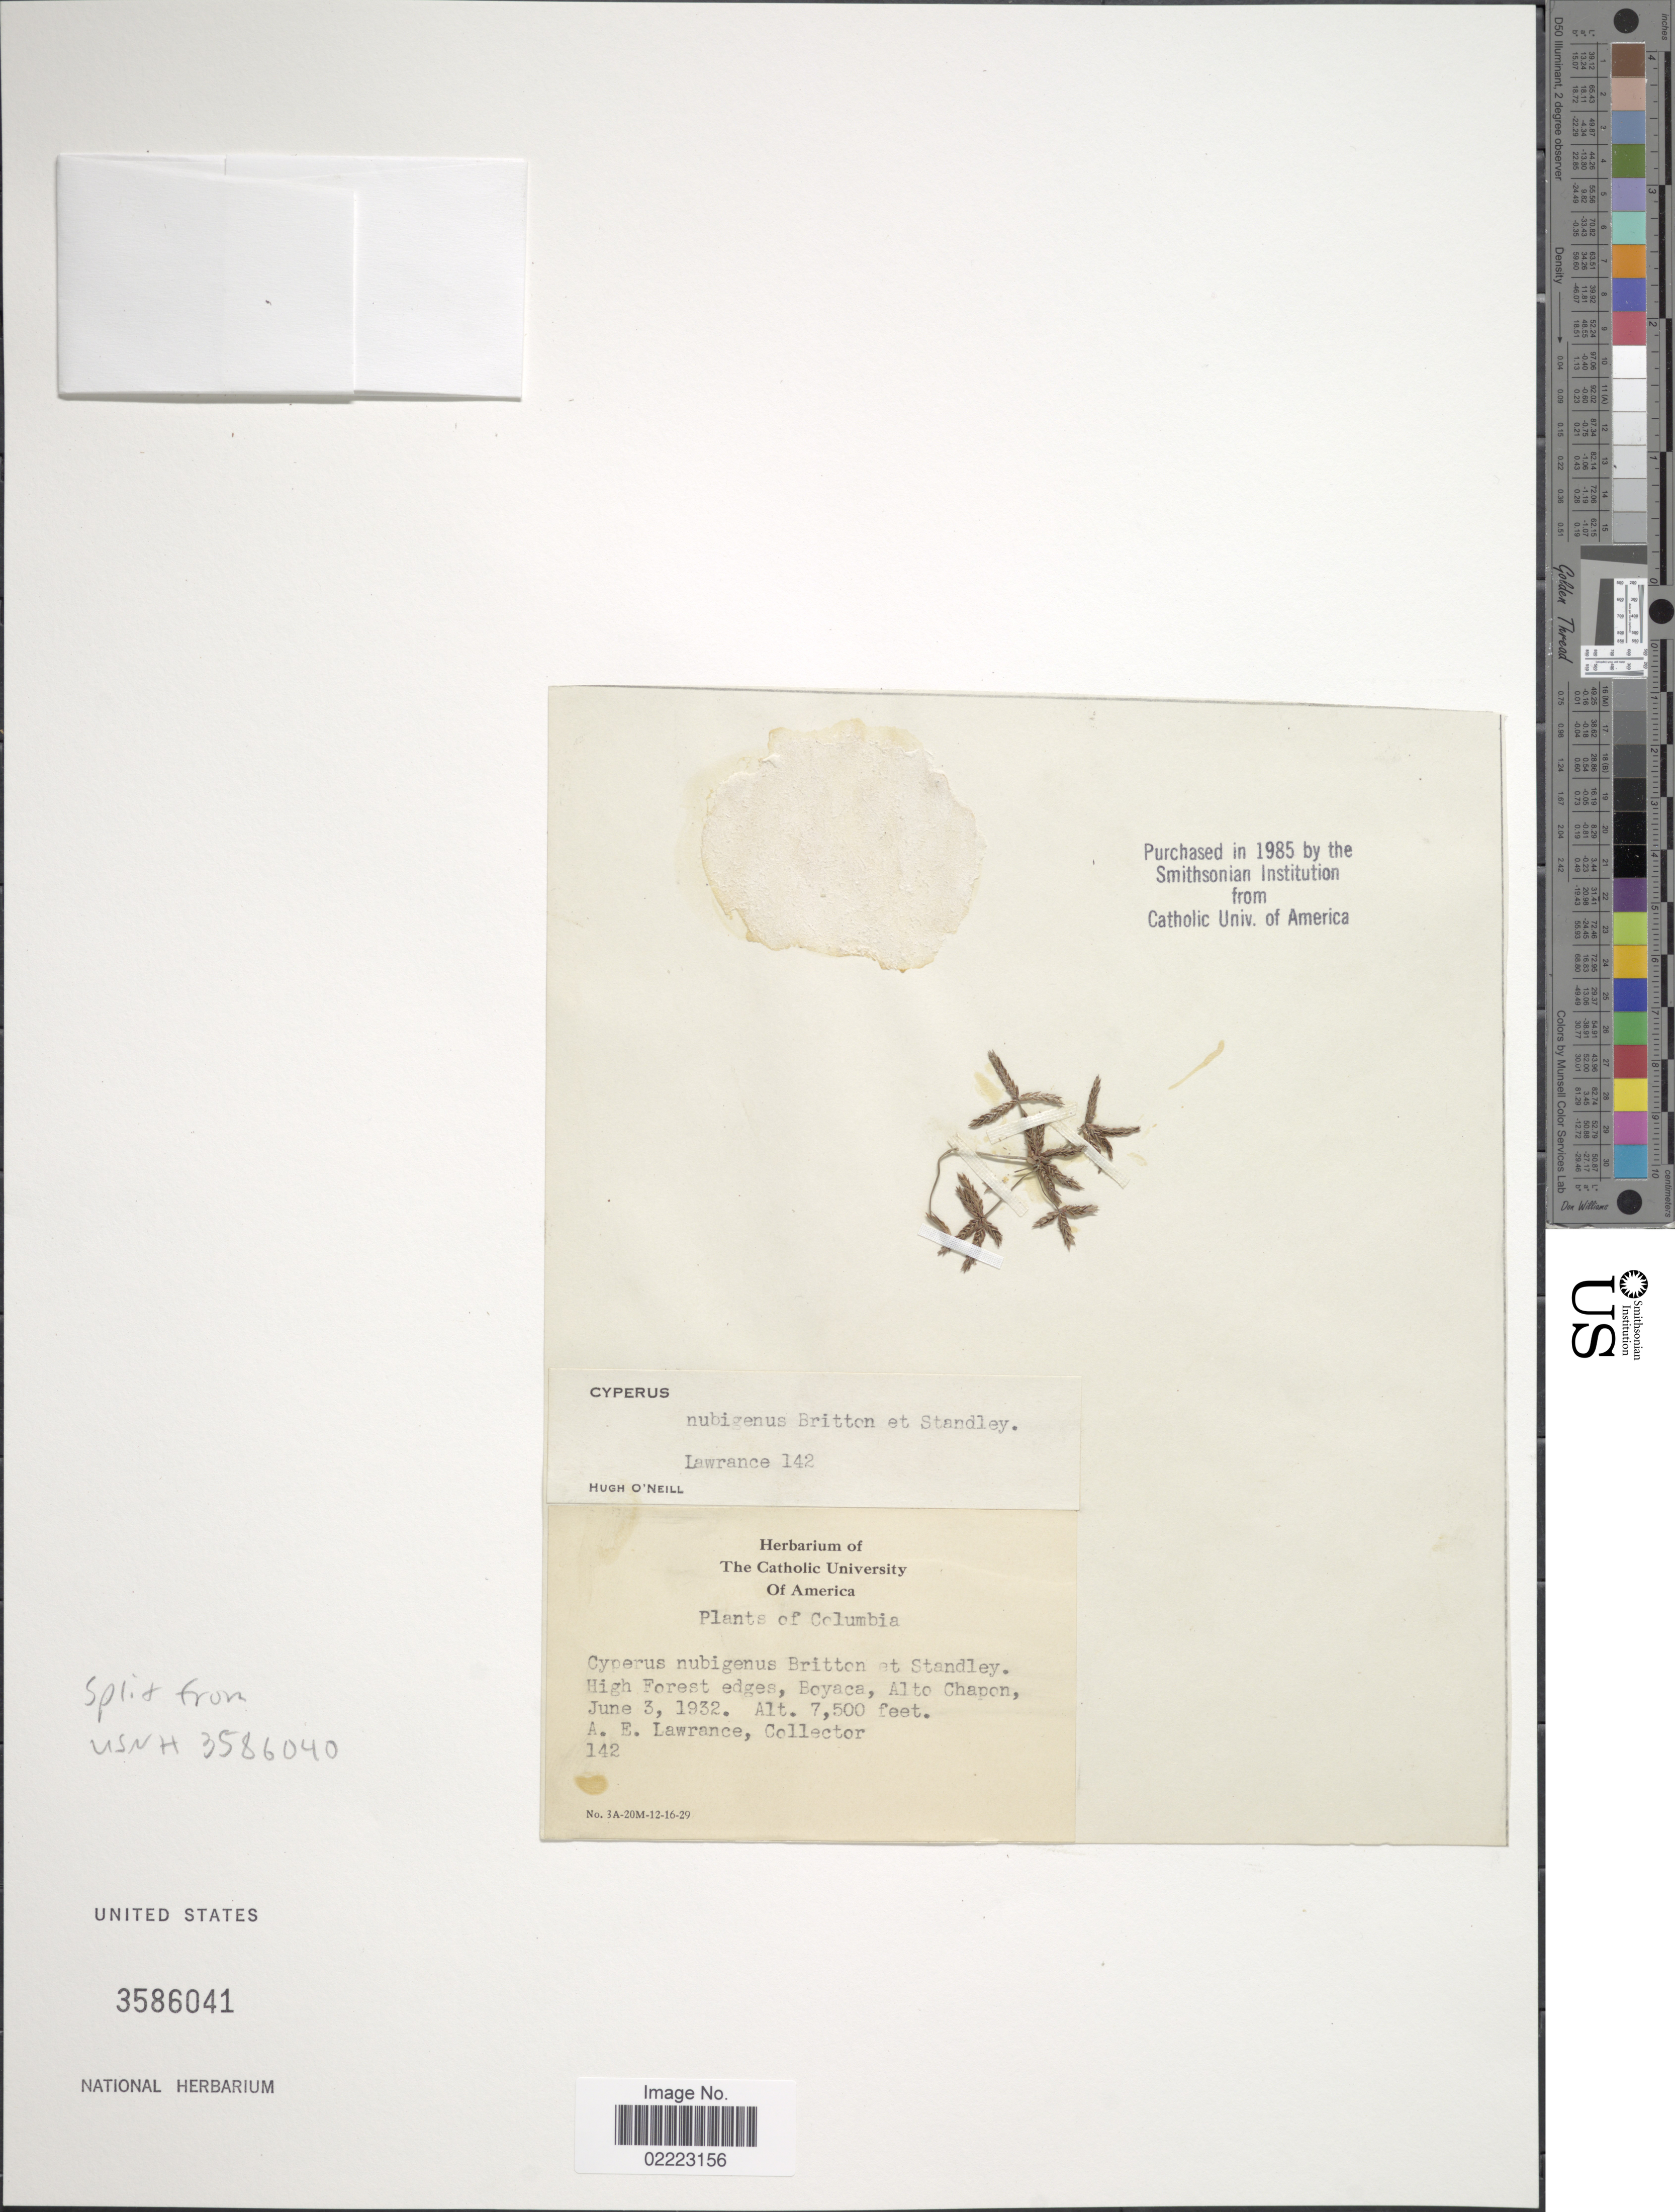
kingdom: Plantae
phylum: Tracheophyta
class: Liliopsida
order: Poales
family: Cyperaceae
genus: Cyperus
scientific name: Cyperus tabina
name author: Steud. ex Boeckeler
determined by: Strong, Mark T., (BOT), Smithsonian Institution - National Museum of Natural History (UNITED STATES)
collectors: A. Lawrance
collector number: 142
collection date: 1932-06-03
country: Colombia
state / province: Boyacá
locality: High Forest edges, Alto Chapon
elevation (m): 2286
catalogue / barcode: US 3586041